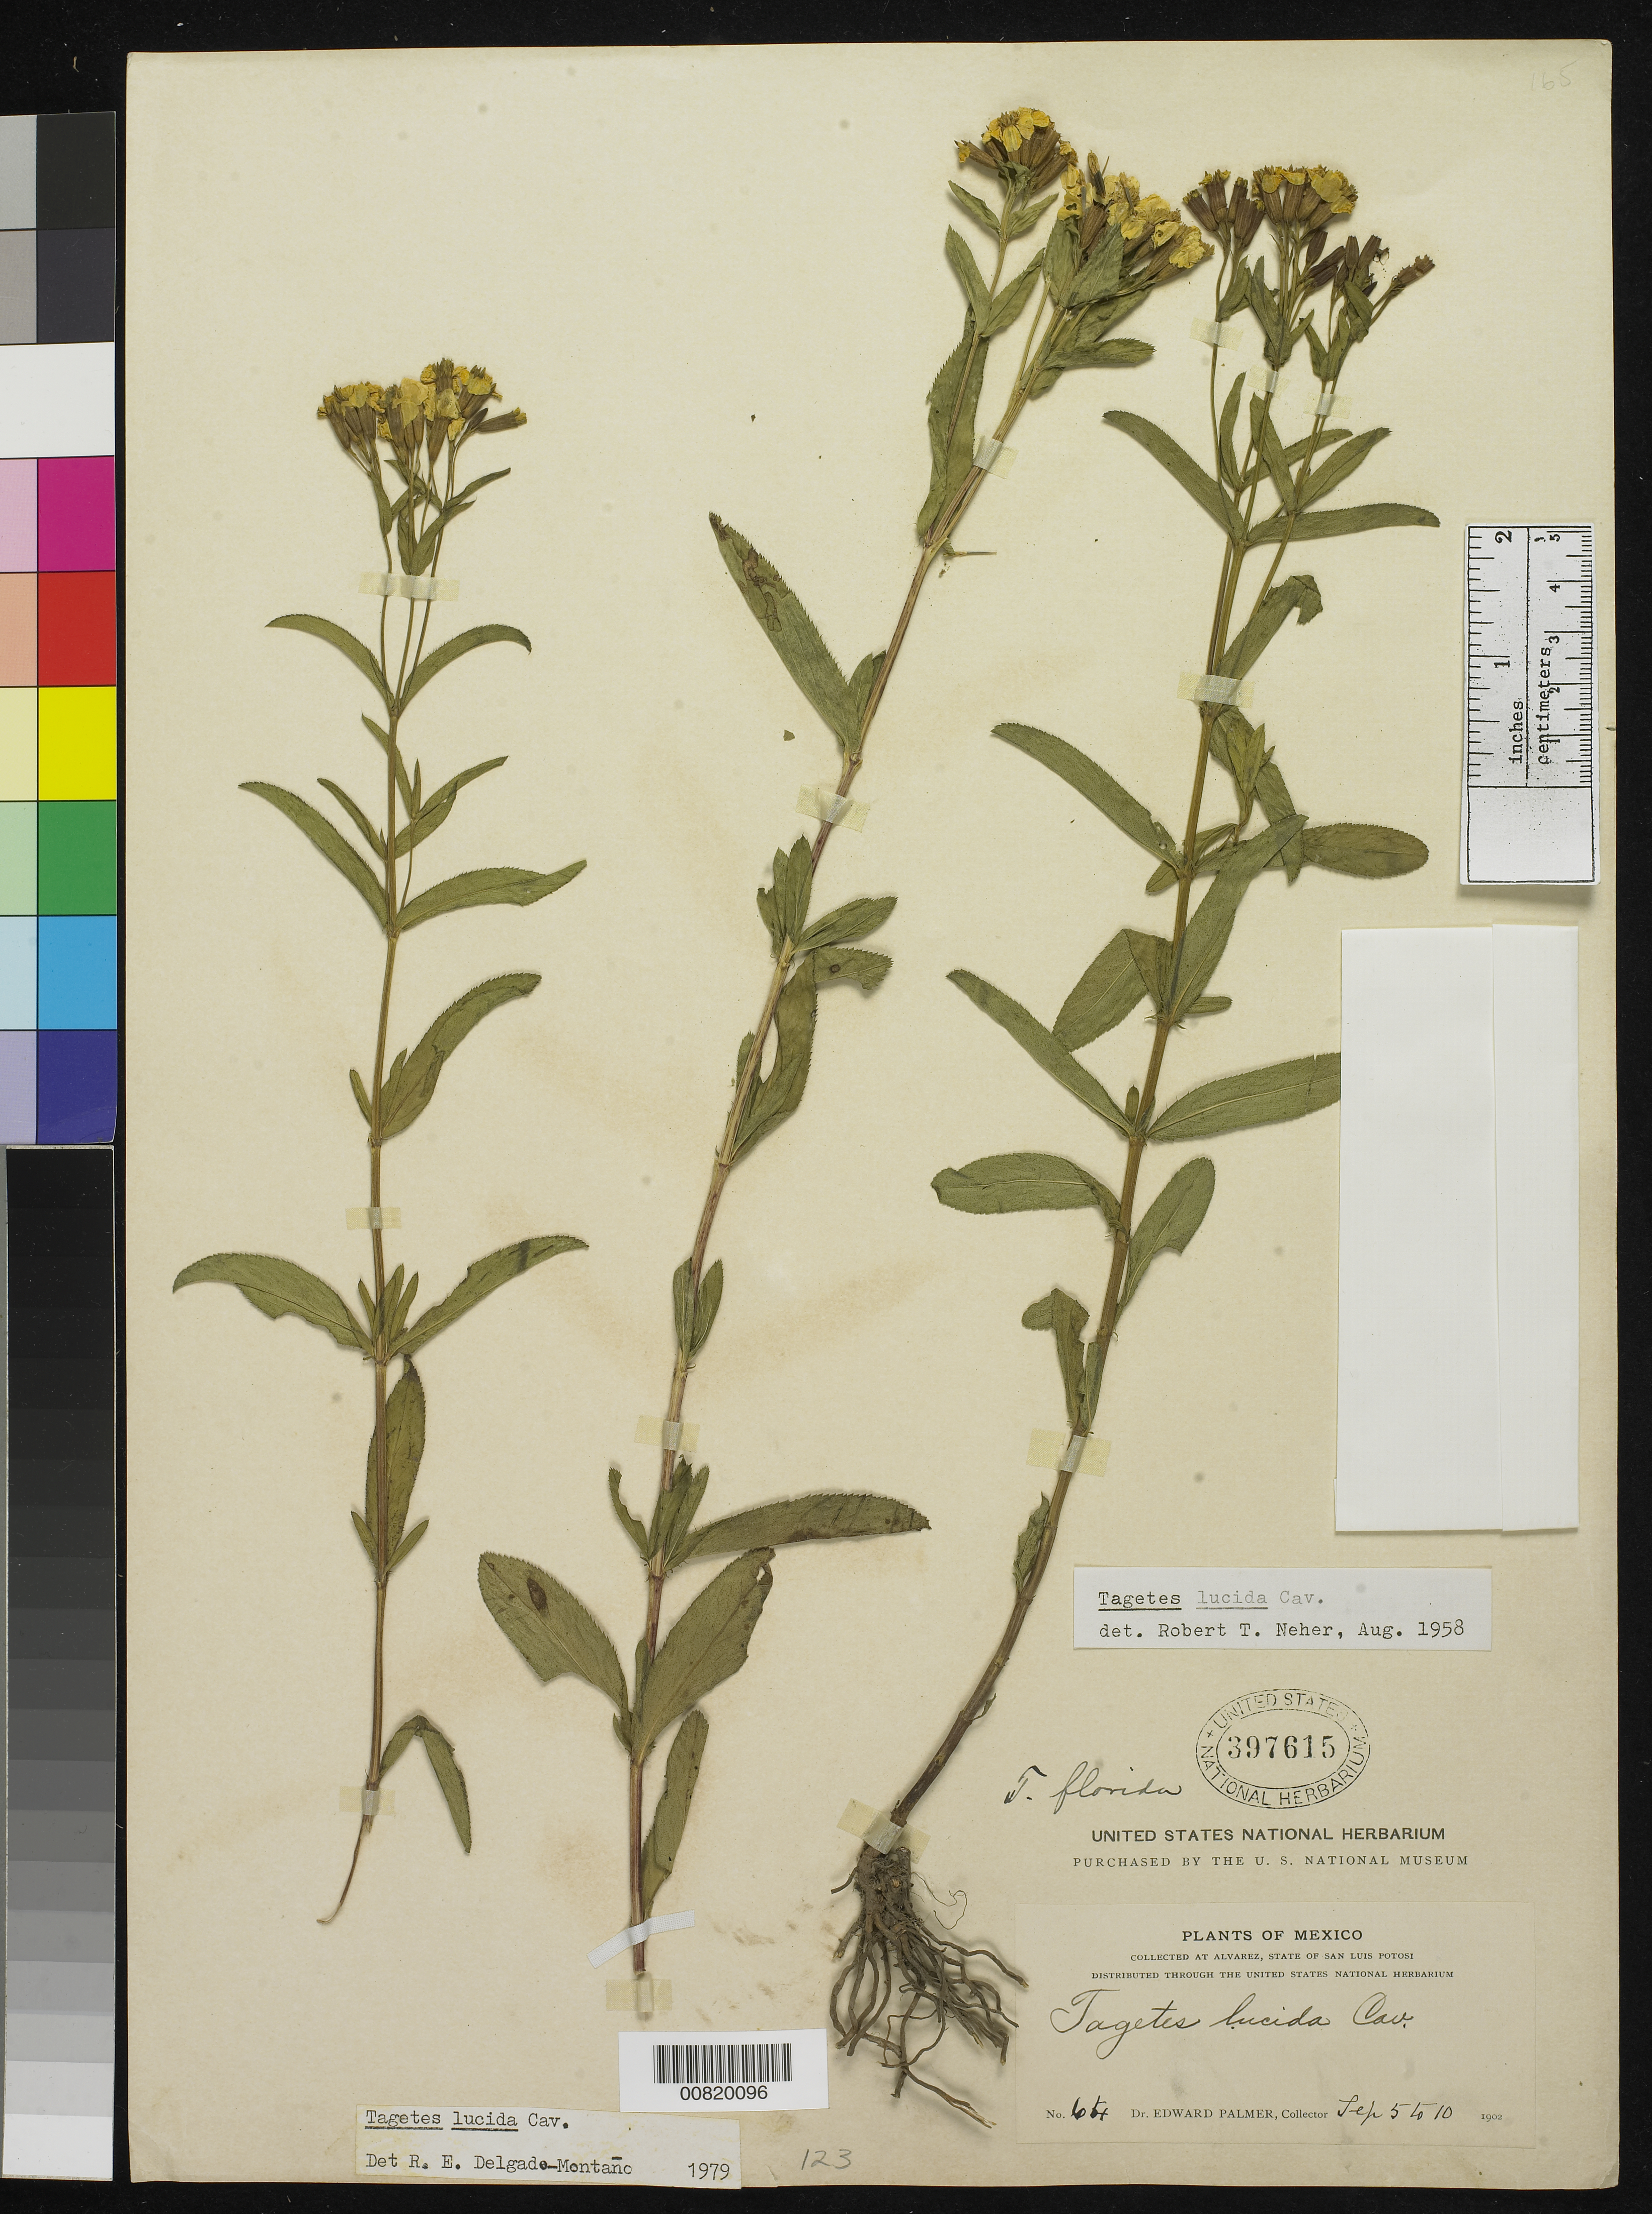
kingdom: Plantae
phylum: Tracheophyta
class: Magnoliopsida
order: Asterales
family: Asteraceae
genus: Tagetes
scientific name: Tagetes lucida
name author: Cav.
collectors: E. Palmer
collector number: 64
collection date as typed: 05 Sep 1902 to 10 Sep 1902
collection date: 1902-09-05/1902-09-10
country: Mexico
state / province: San Luis Potosí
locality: Alvarez, San Luis Potosí.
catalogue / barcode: US 397615